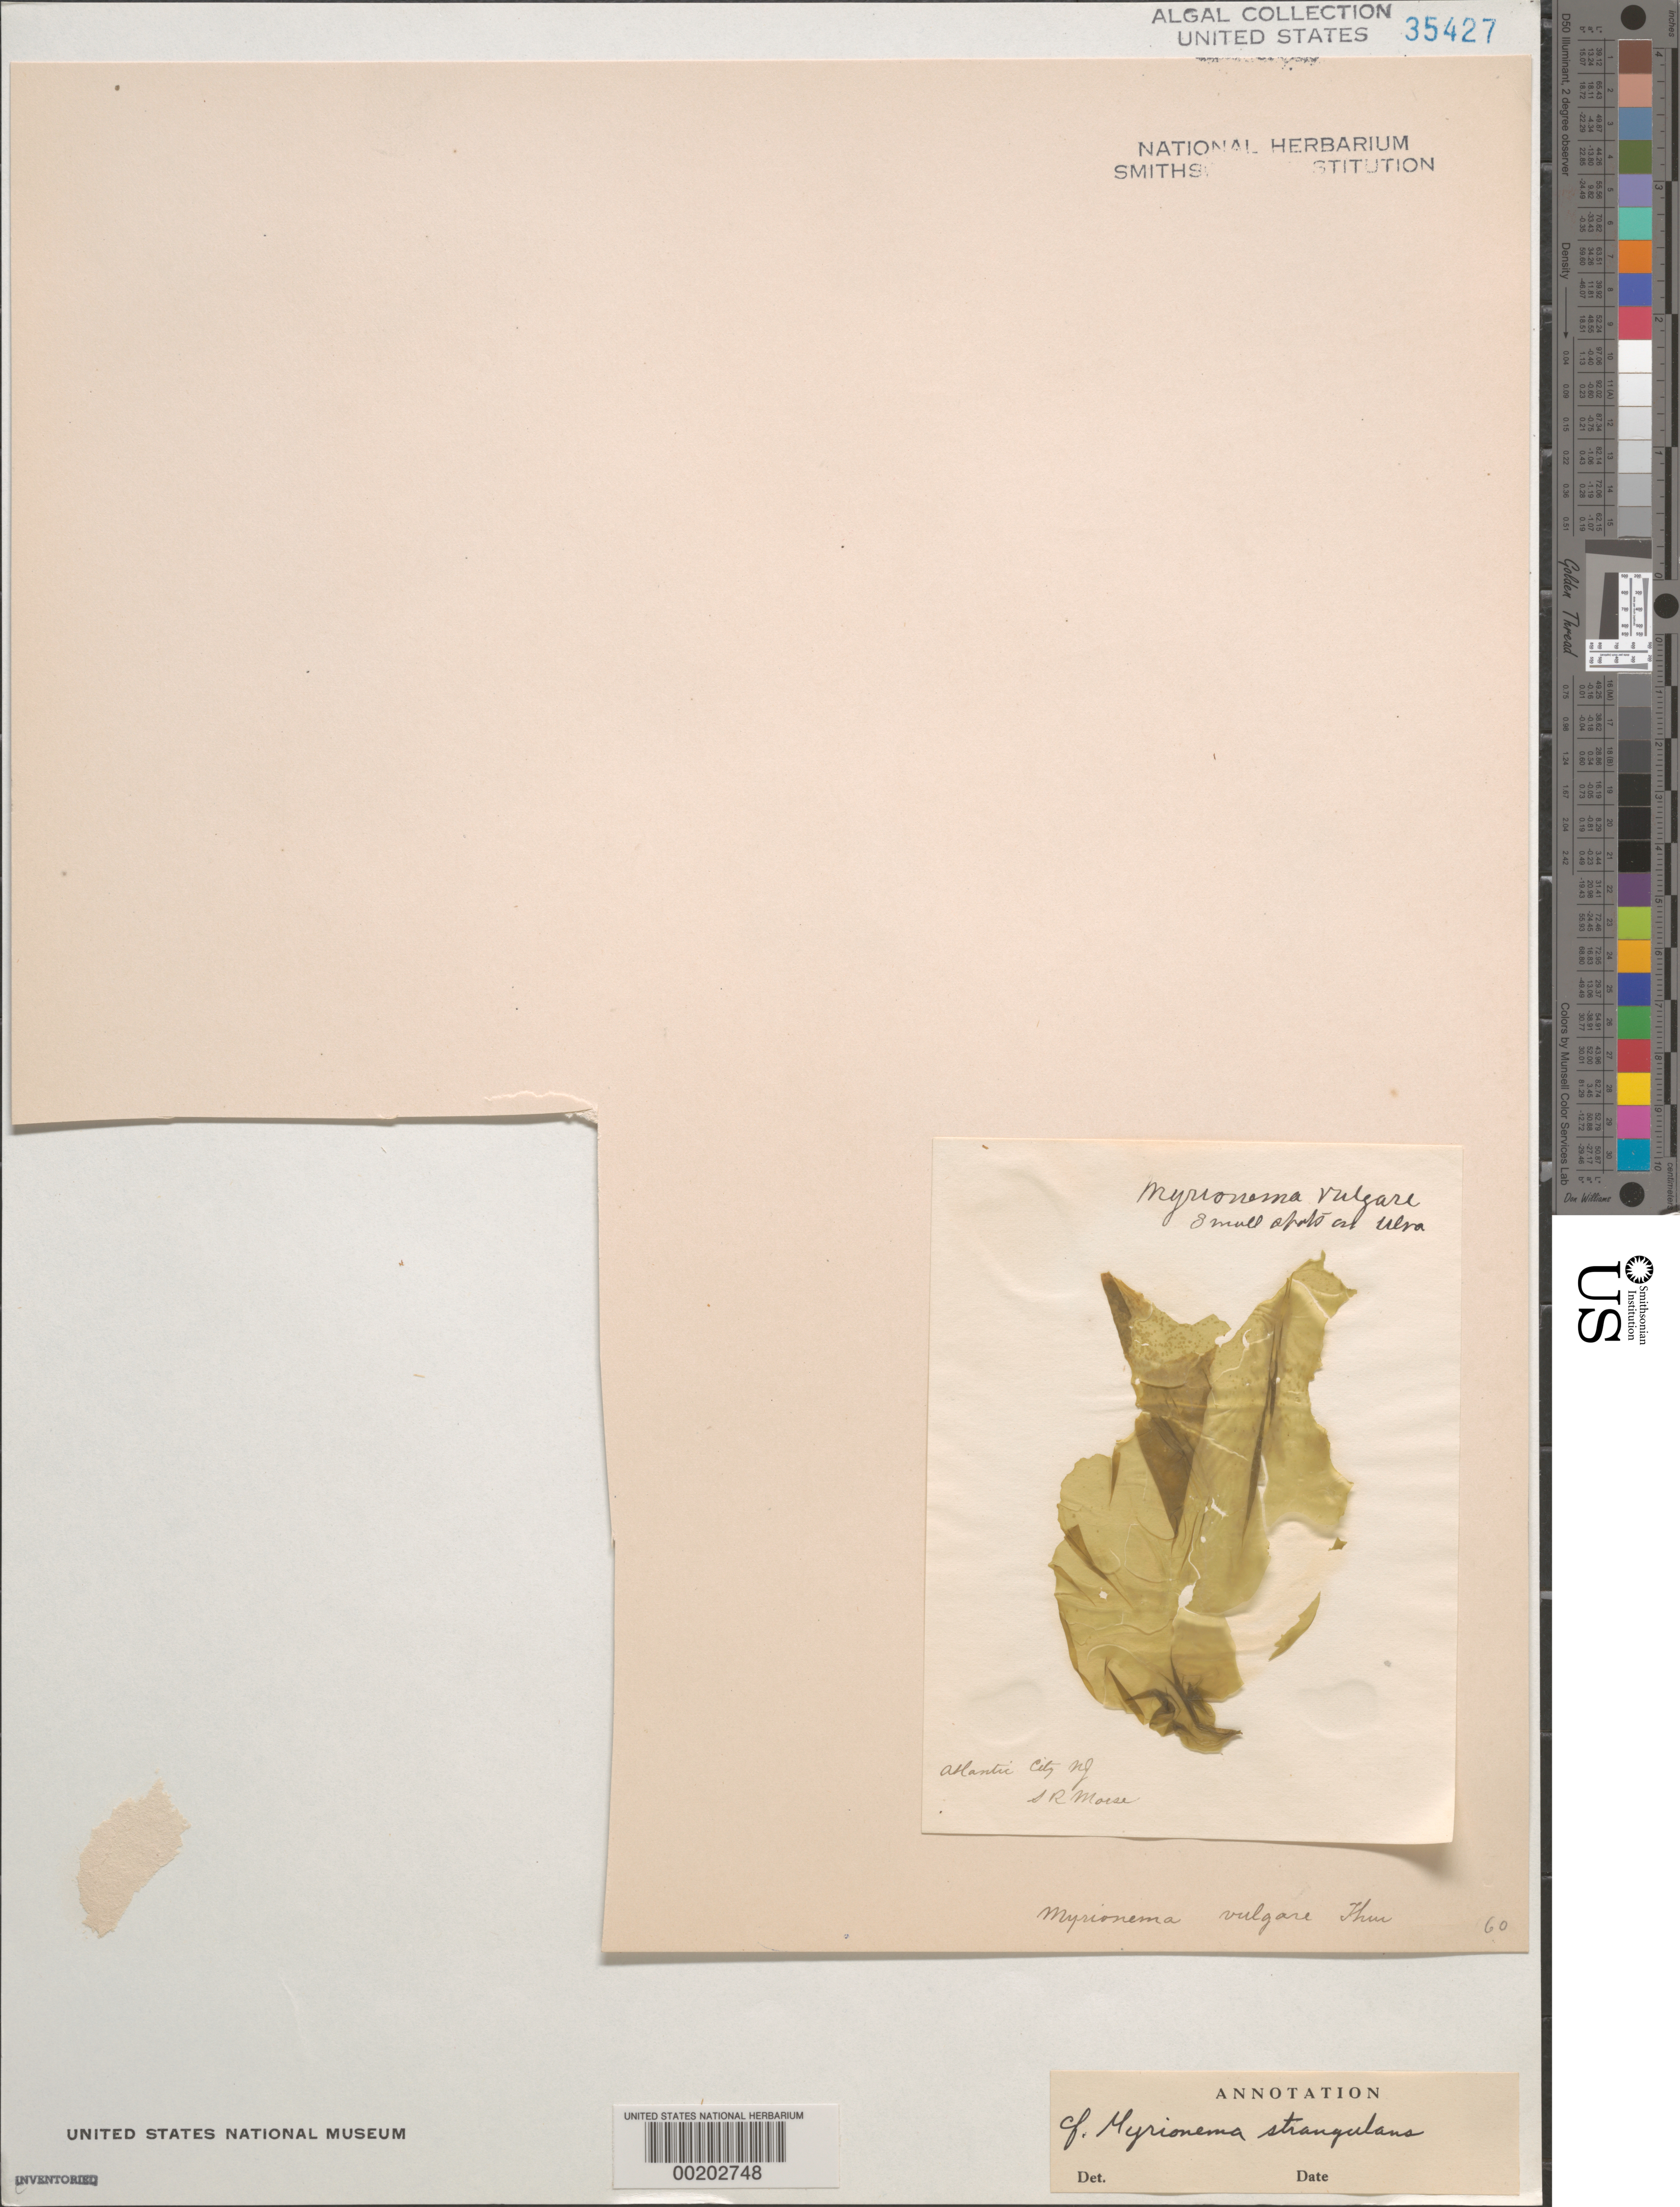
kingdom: Chromista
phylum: Ochrophyta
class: Phaeophyceae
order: Ectocarpales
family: Chordariaceae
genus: Myrionema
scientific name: Myrionema strangulans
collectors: S. Morse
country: United States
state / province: New Jersey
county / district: Atlantic County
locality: Atlantic City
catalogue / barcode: US 35427